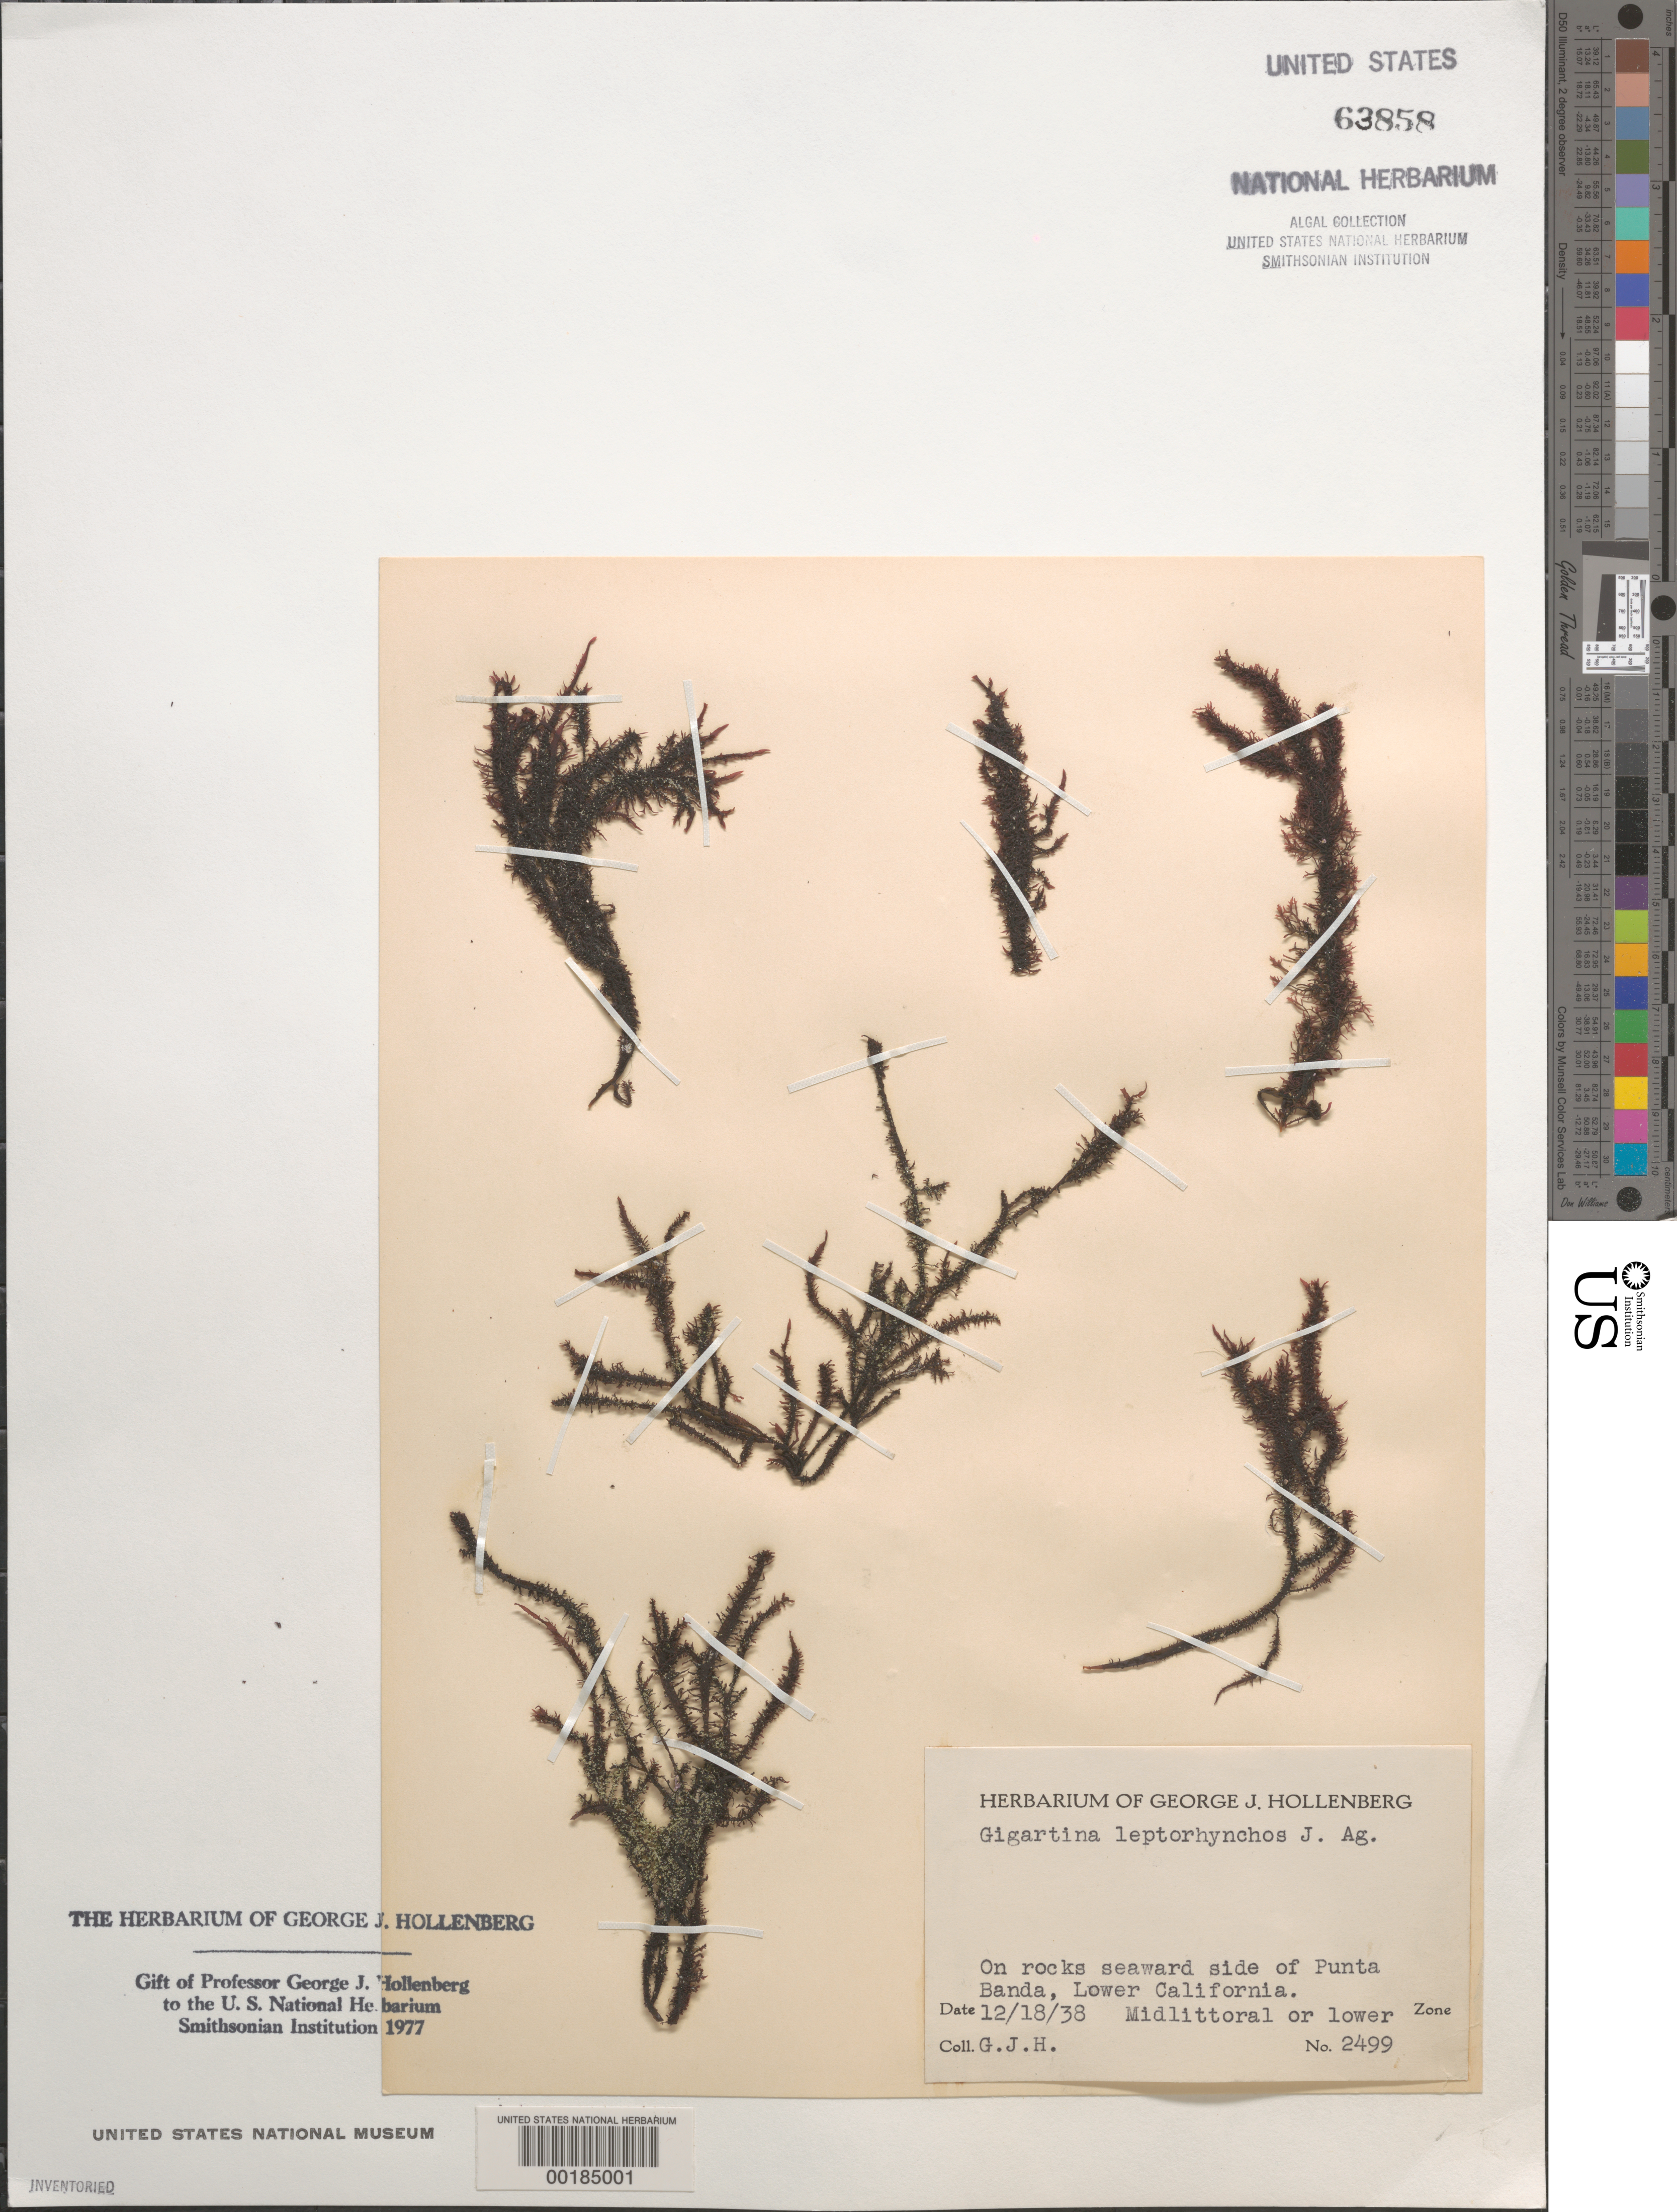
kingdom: Plantae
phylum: Rhodophyta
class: Florideophyceae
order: Gigartinales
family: Gigartinaceae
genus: Mazzaella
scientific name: Mazzaella leptorhynchos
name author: (J. Agardh) Leister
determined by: Algae name updating Project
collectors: G. Hollenberg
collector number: GJH 2499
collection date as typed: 18 Dec 1938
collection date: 1938-12-18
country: Mexico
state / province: Baja California Norte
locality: Punta Banda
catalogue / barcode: US 63858